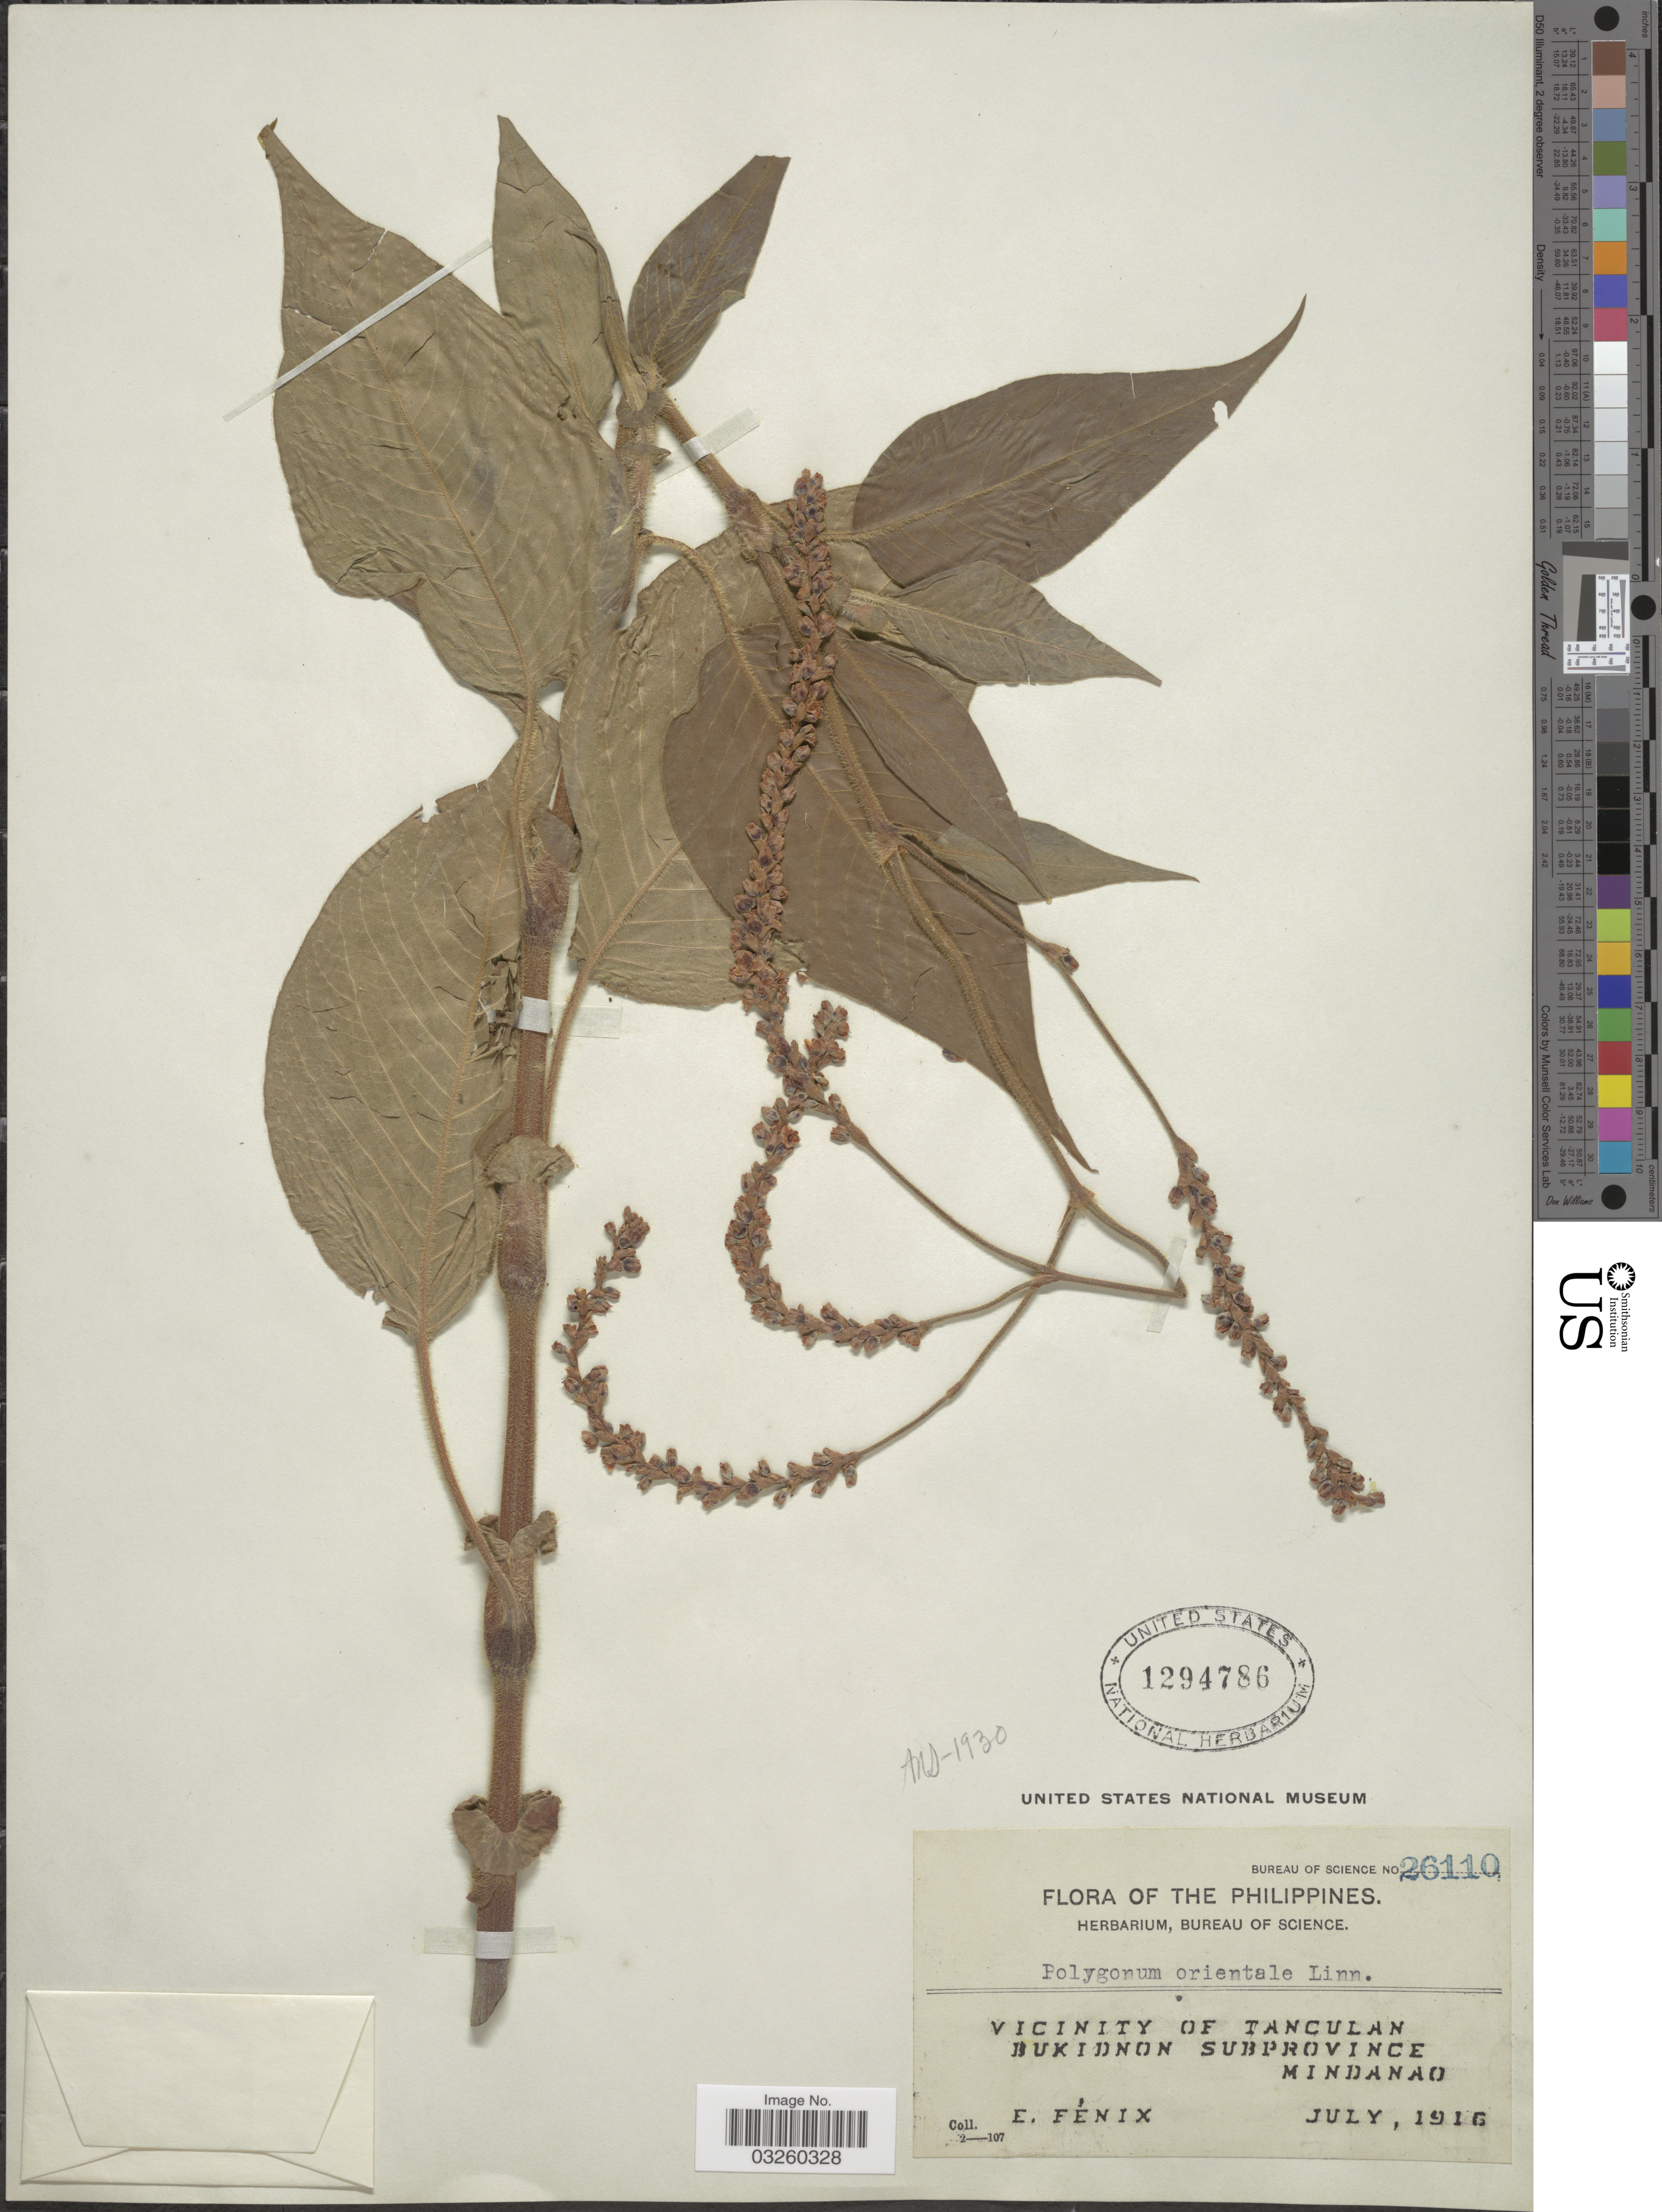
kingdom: Plantae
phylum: Tracheophyta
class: Magnoliopsida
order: Caryophyllales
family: Polygonaceae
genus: Polygonum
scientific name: Polygonum orientale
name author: L.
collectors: E. Fénix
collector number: Bureau of Science 26110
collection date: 1916-07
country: Philippines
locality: Vicinity of Tanculan. Bukidnon Subprovince. Mindanao.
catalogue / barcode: US 1294786